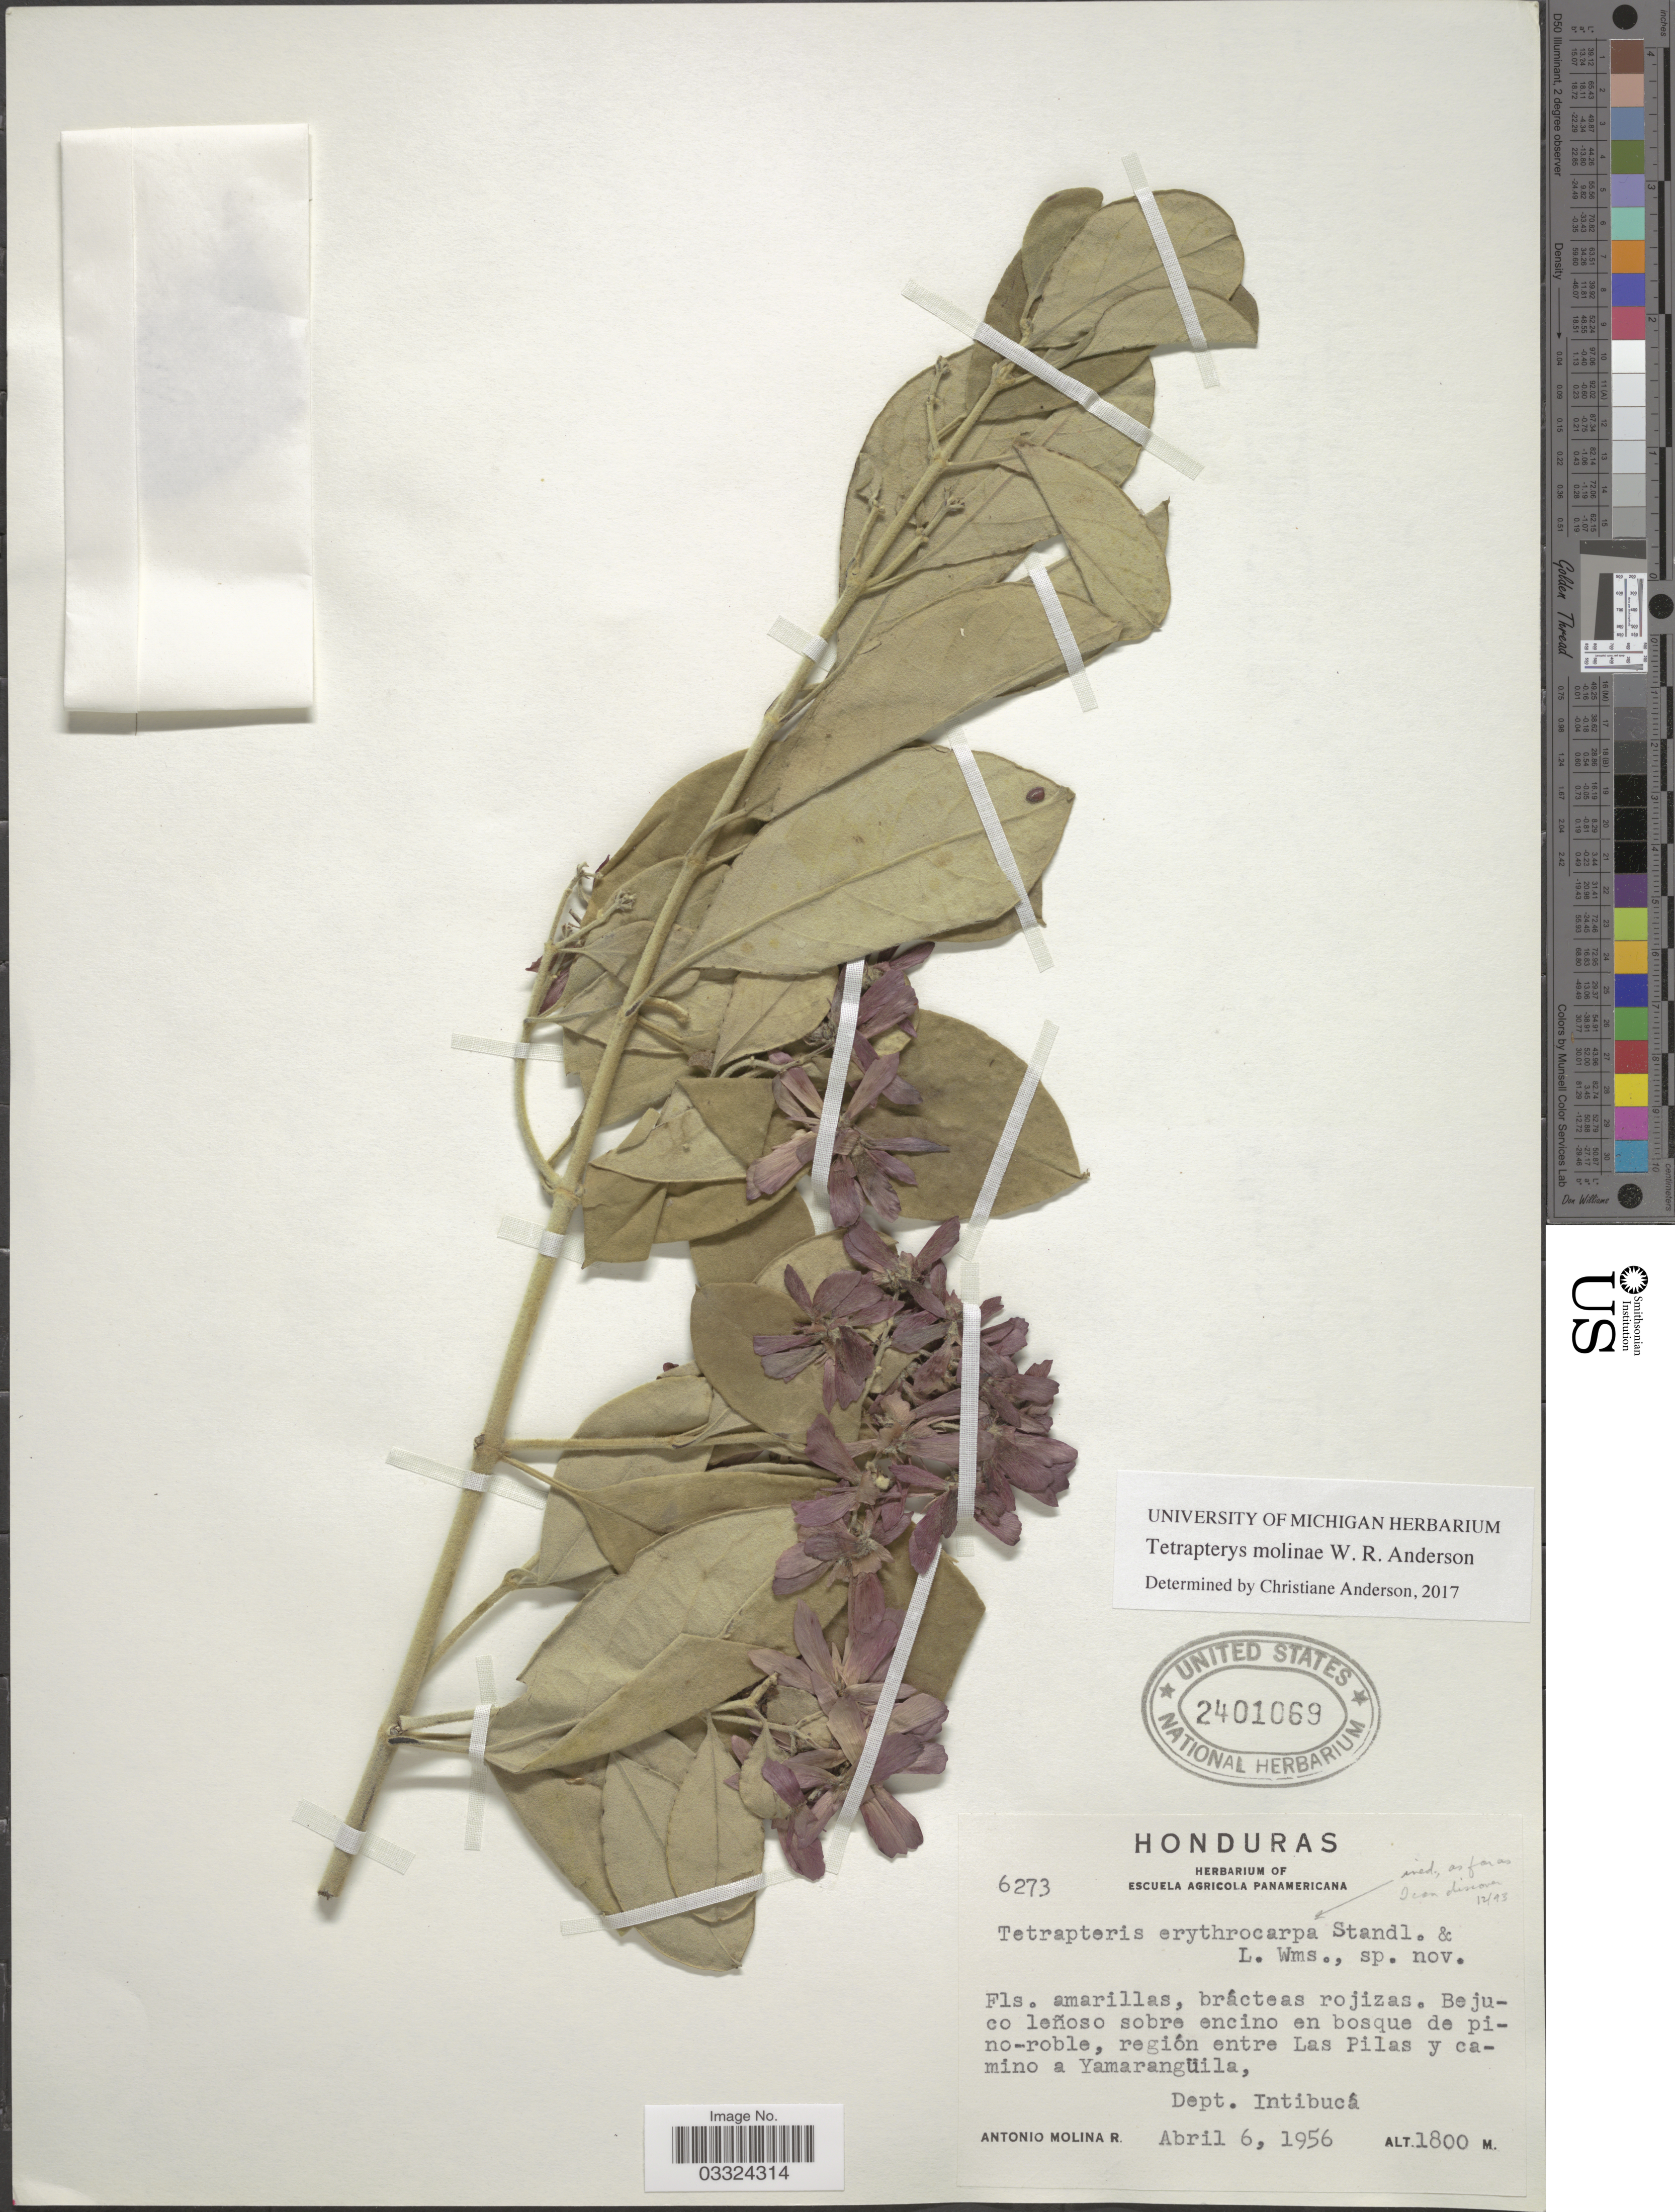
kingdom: Plantae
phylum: Tracheophyta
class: Magnoliopsida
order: Malpighiales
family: Malpighiaceae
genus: Tetrapterys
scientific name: Tetrapterys molinae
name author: W.R. Anderson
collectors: A. Molina R.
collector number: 6273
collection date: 1956-04-06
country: Honduras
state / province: Intibuca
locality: Región entre Las Pilas y camino a Yamarangüila, Dept. Intibucá.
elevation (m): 1800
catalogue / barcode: US 2401069